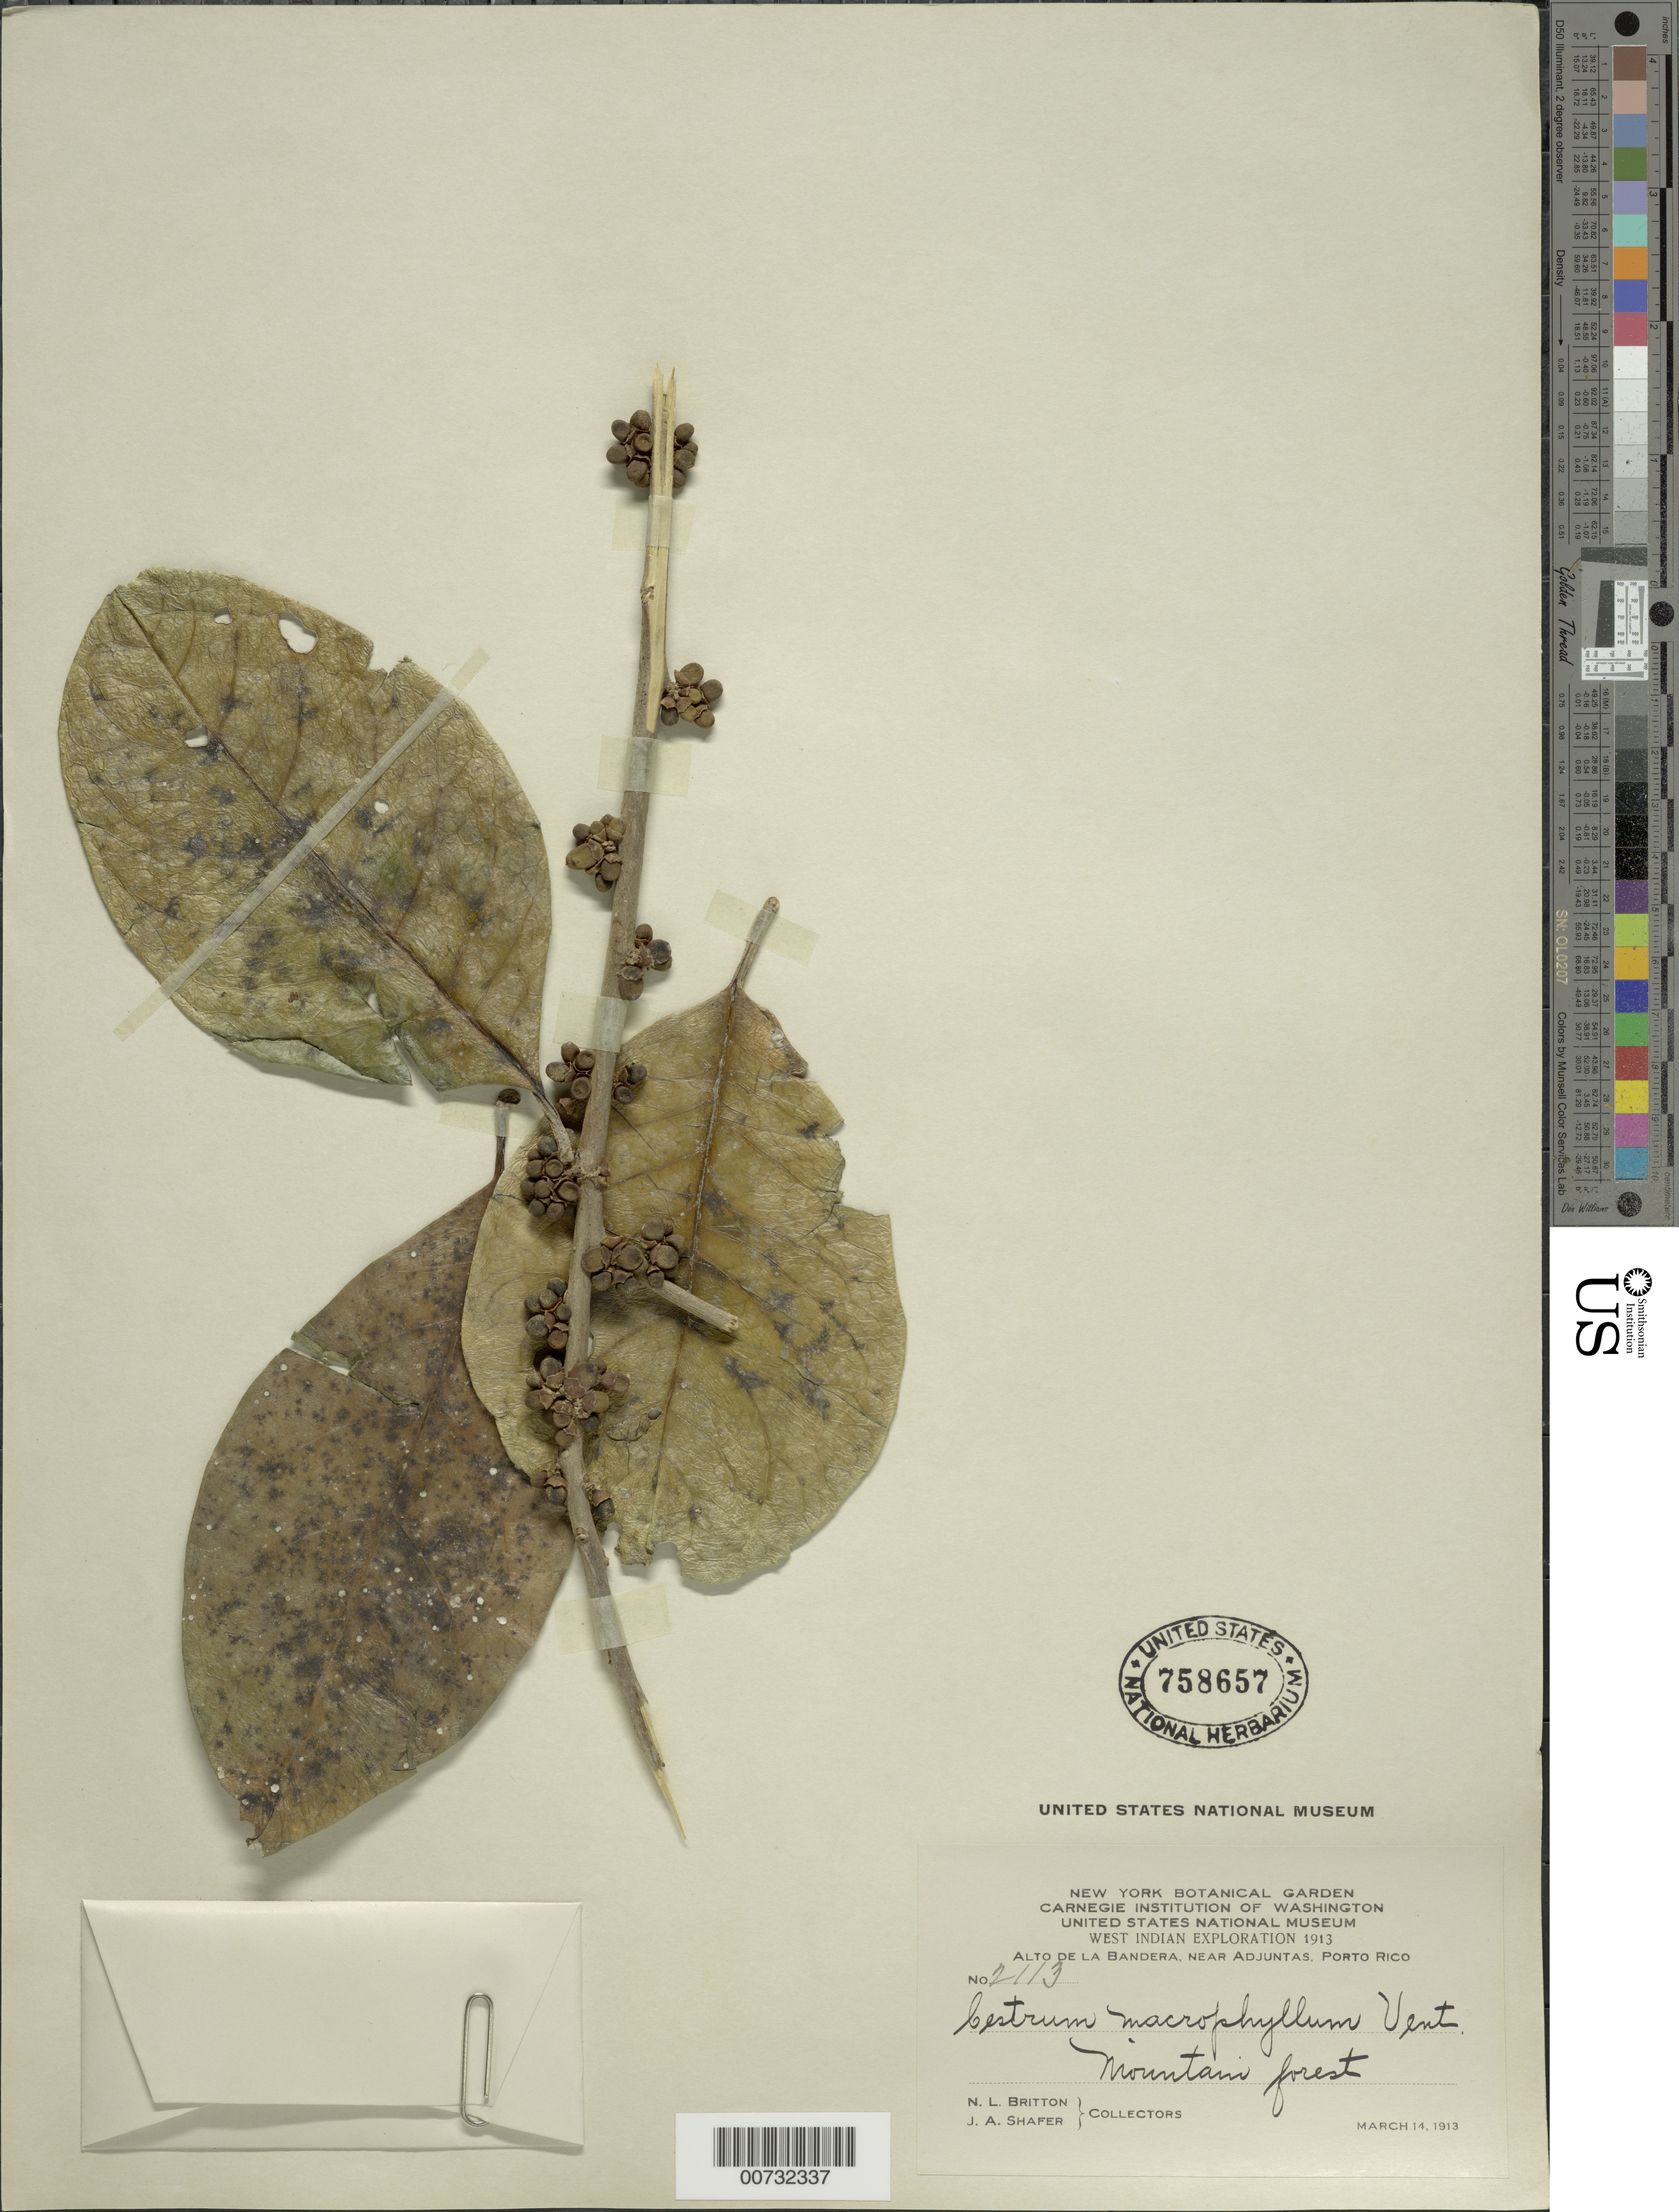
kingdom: Plantae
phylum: Tracheophyta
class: Magnoliopsida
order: Solanales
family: Solanaceae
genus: Cestrum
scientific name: Cestrum macrophyllum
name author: Vent.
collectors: N. Britton & J. A. Shafer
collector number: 2113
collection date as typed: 14 Mar 1913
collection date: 1913-03-14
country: Puerto Rico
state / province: Adjuntas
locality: Alto de la Bandera, near Adjuntas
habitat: Mountain forest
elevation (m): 700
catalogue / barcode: US 758657